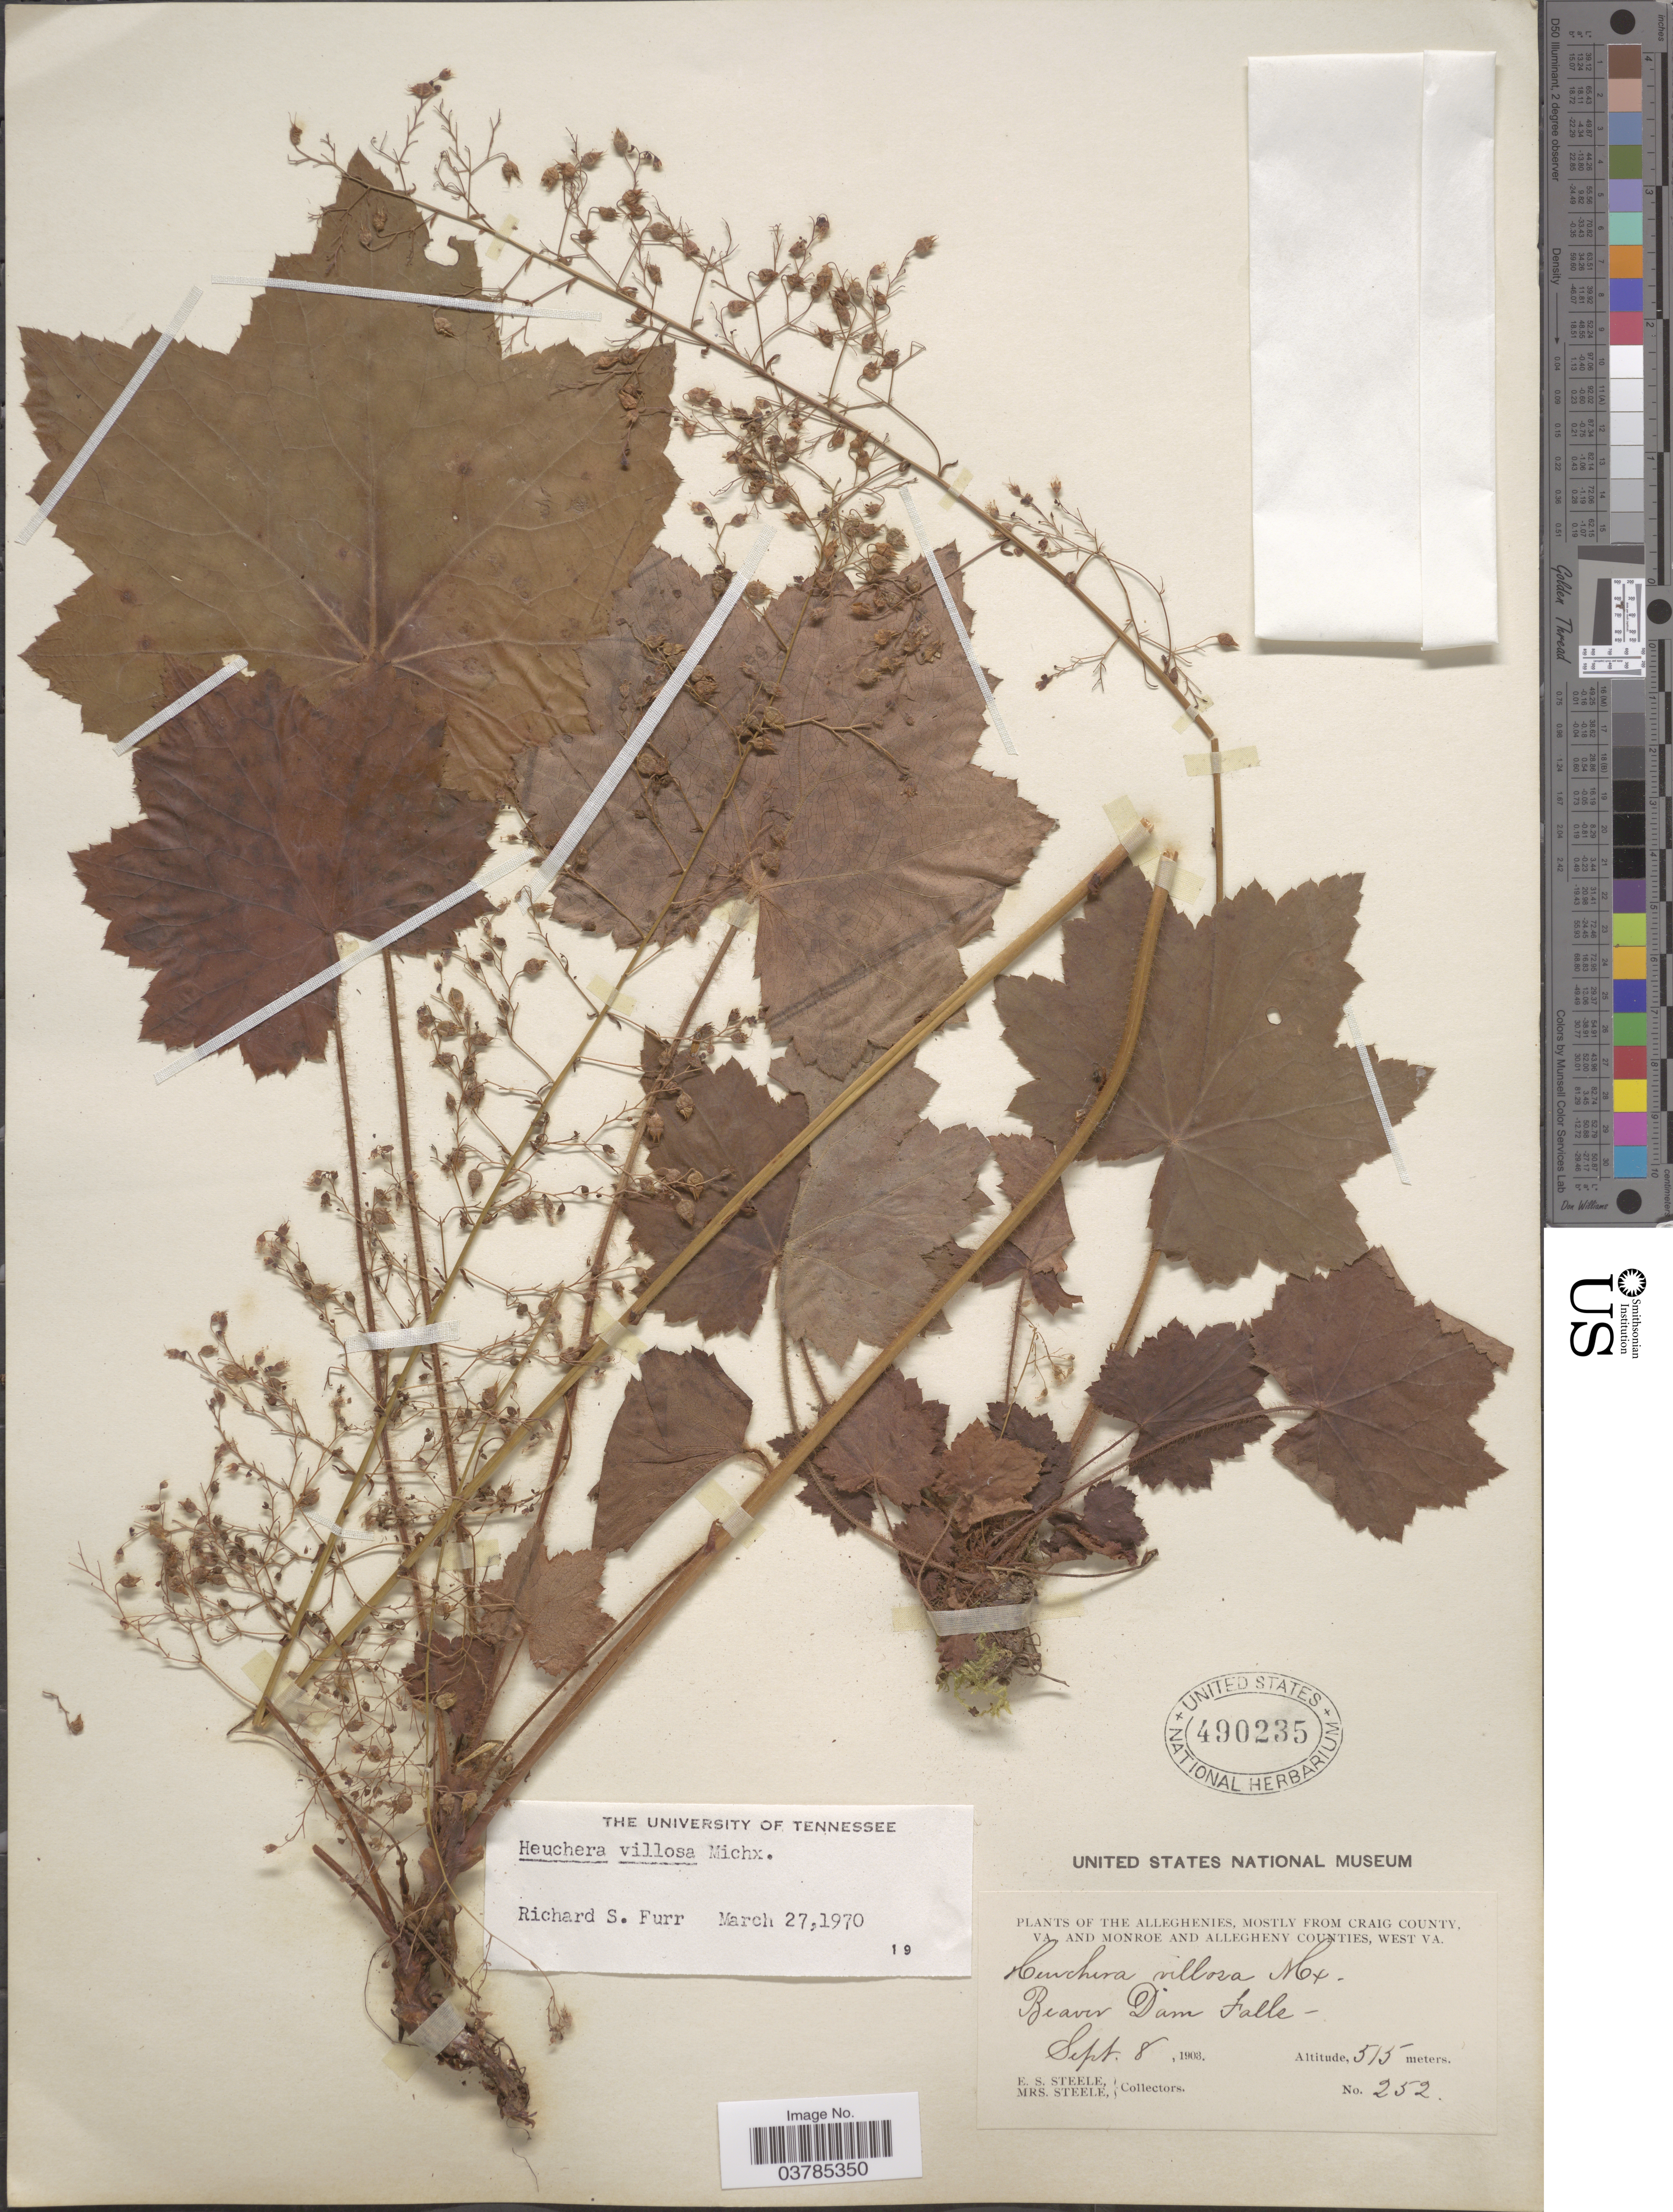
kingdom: Plantae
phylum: Tracheophyta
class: Magnoliopsida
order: Saxifragales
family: Saxifragaceae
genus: Heuchera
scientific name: Heuchera villosa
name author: Michx.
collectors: E. Steele & Mrs. E. S. Steele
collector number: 252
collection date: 1903-09-08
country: United States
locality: The Alleghenies, mostly from Craig County, Va., and Monroe and Allegheny Counties, West Va. Beaver Dam Falls.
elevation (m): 515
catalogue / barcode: US 490235